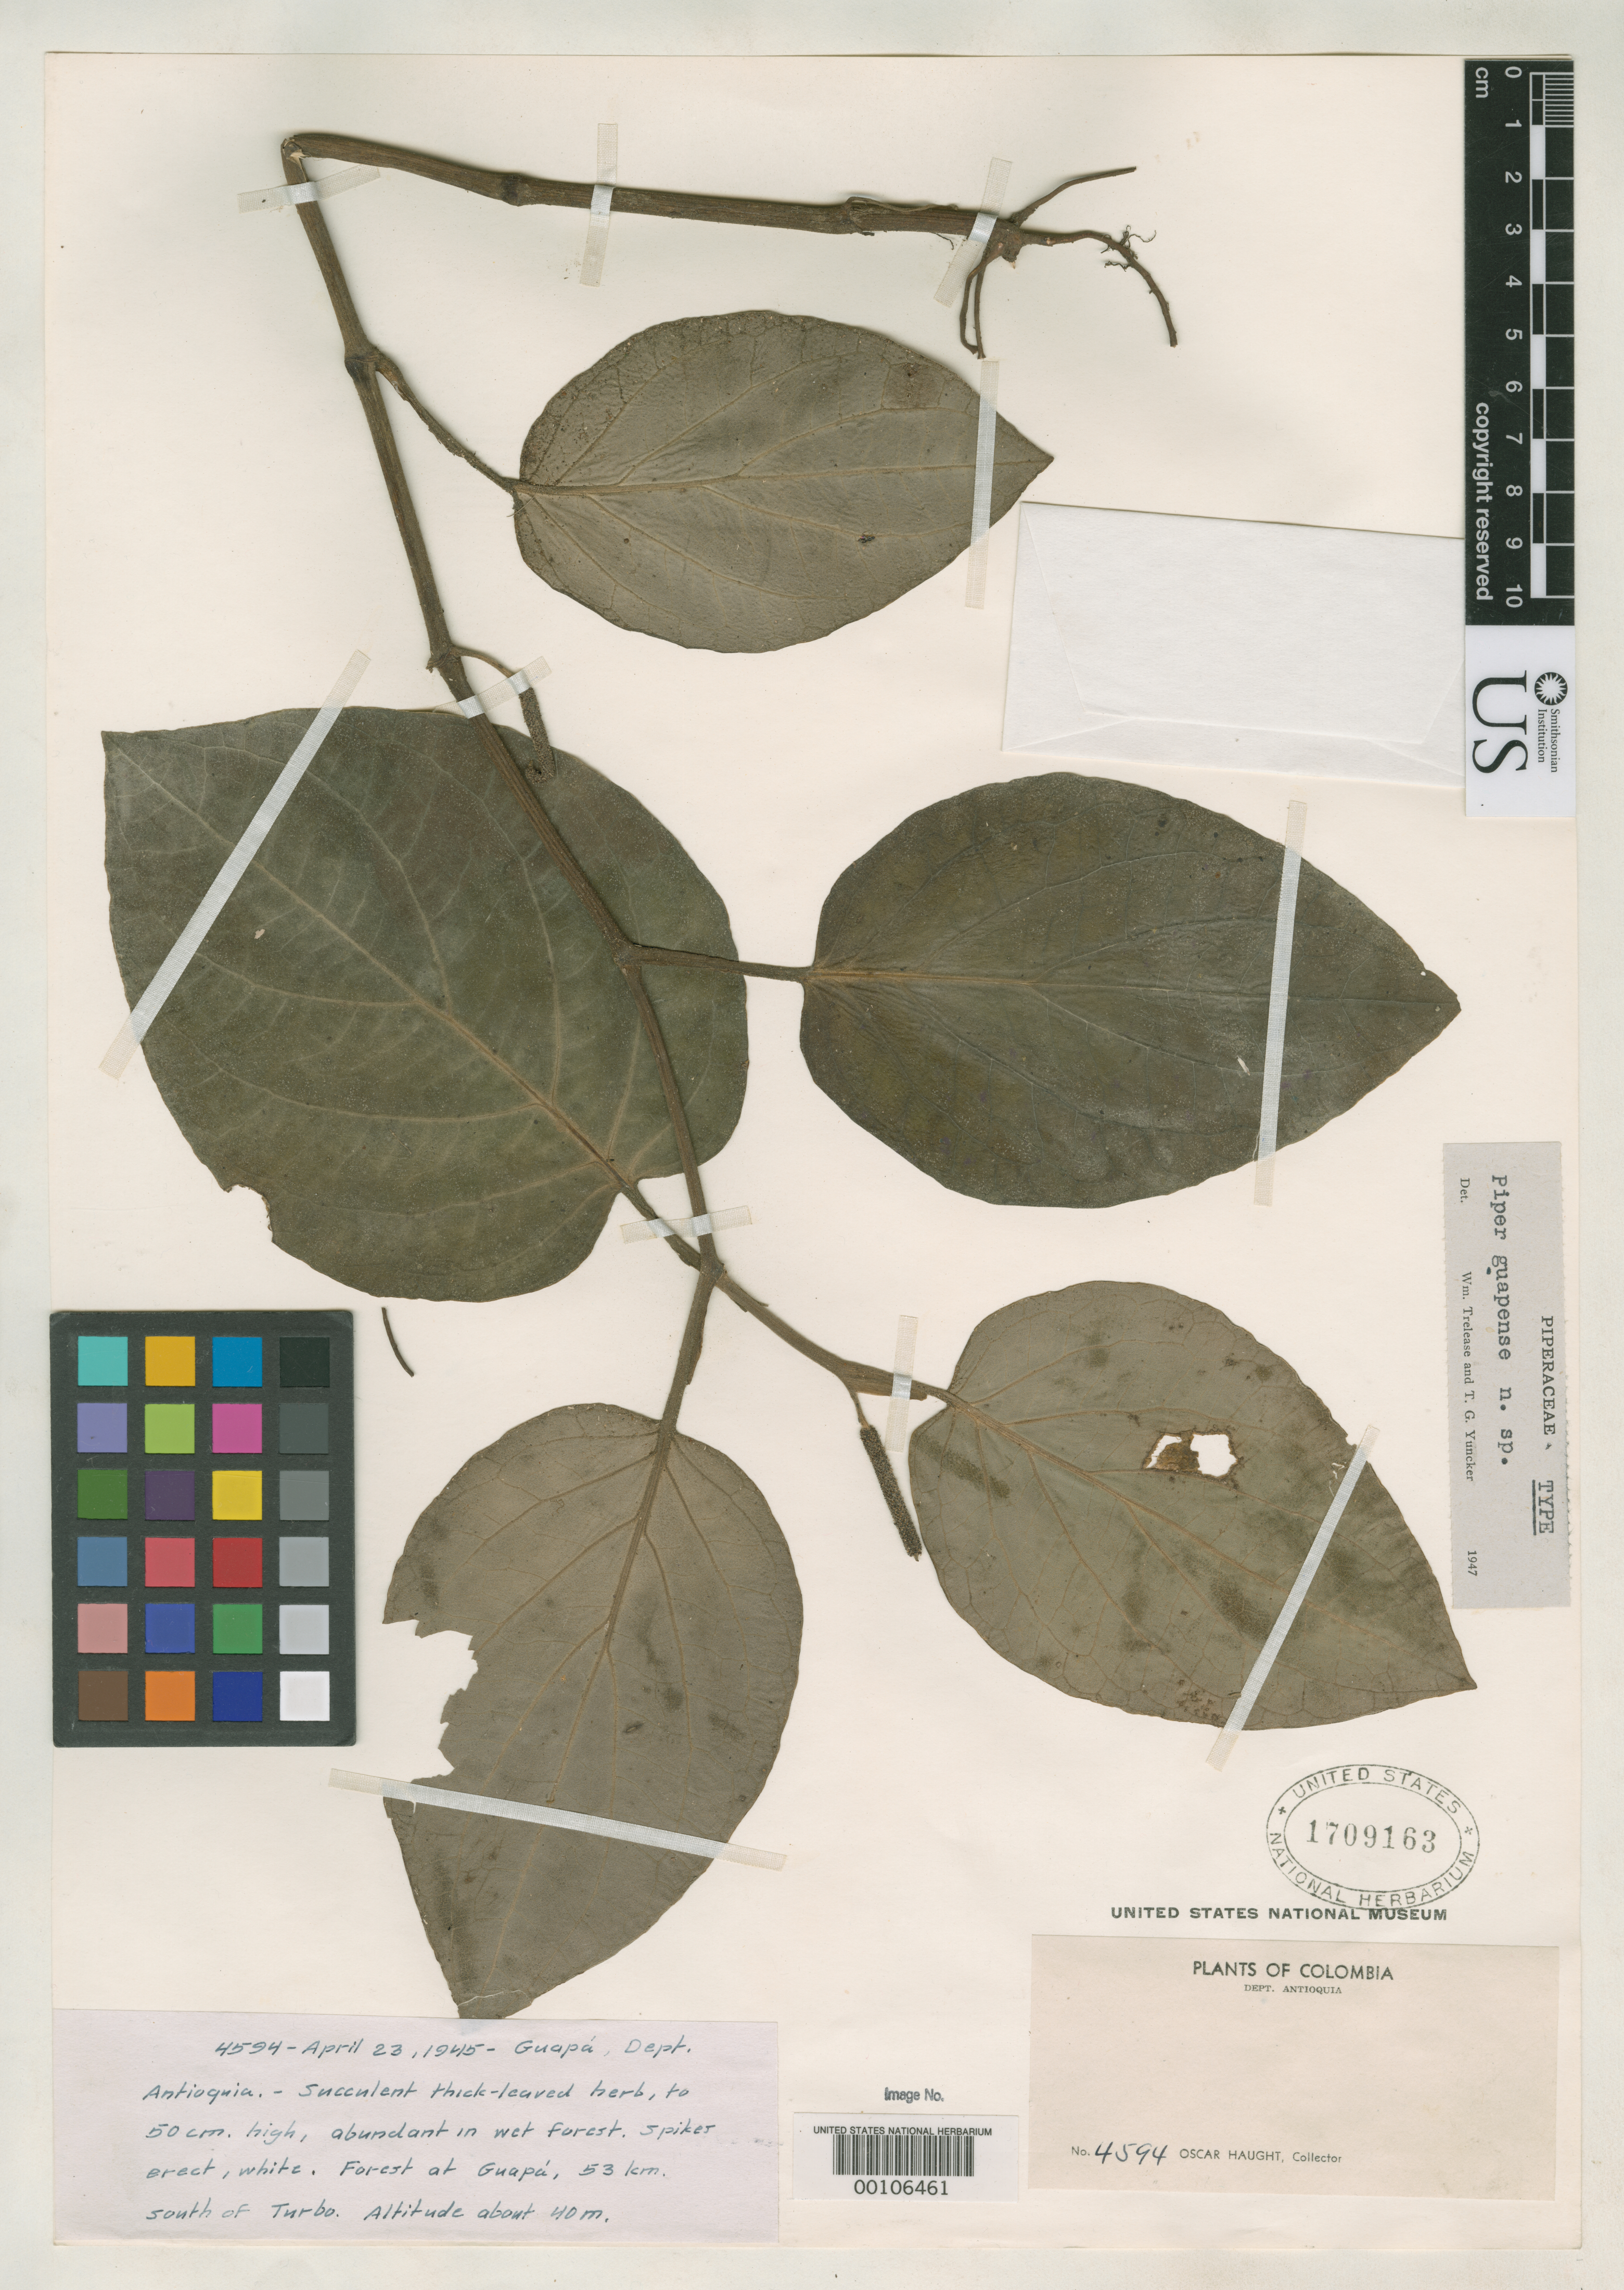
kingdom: Plantae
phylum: Tracheophyta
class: Magnoliopsida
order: Piperales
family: Piperaceae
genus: Piper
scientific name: Piper guapense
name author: Yunck. in Trel. & Yunck.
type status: Holotype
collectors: O. L. Haught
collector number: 4594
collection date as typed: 23 Apr 1945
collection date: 1945-04-23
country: Colombia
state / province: Antioquia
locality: Guapa.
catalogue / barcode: US 1709163